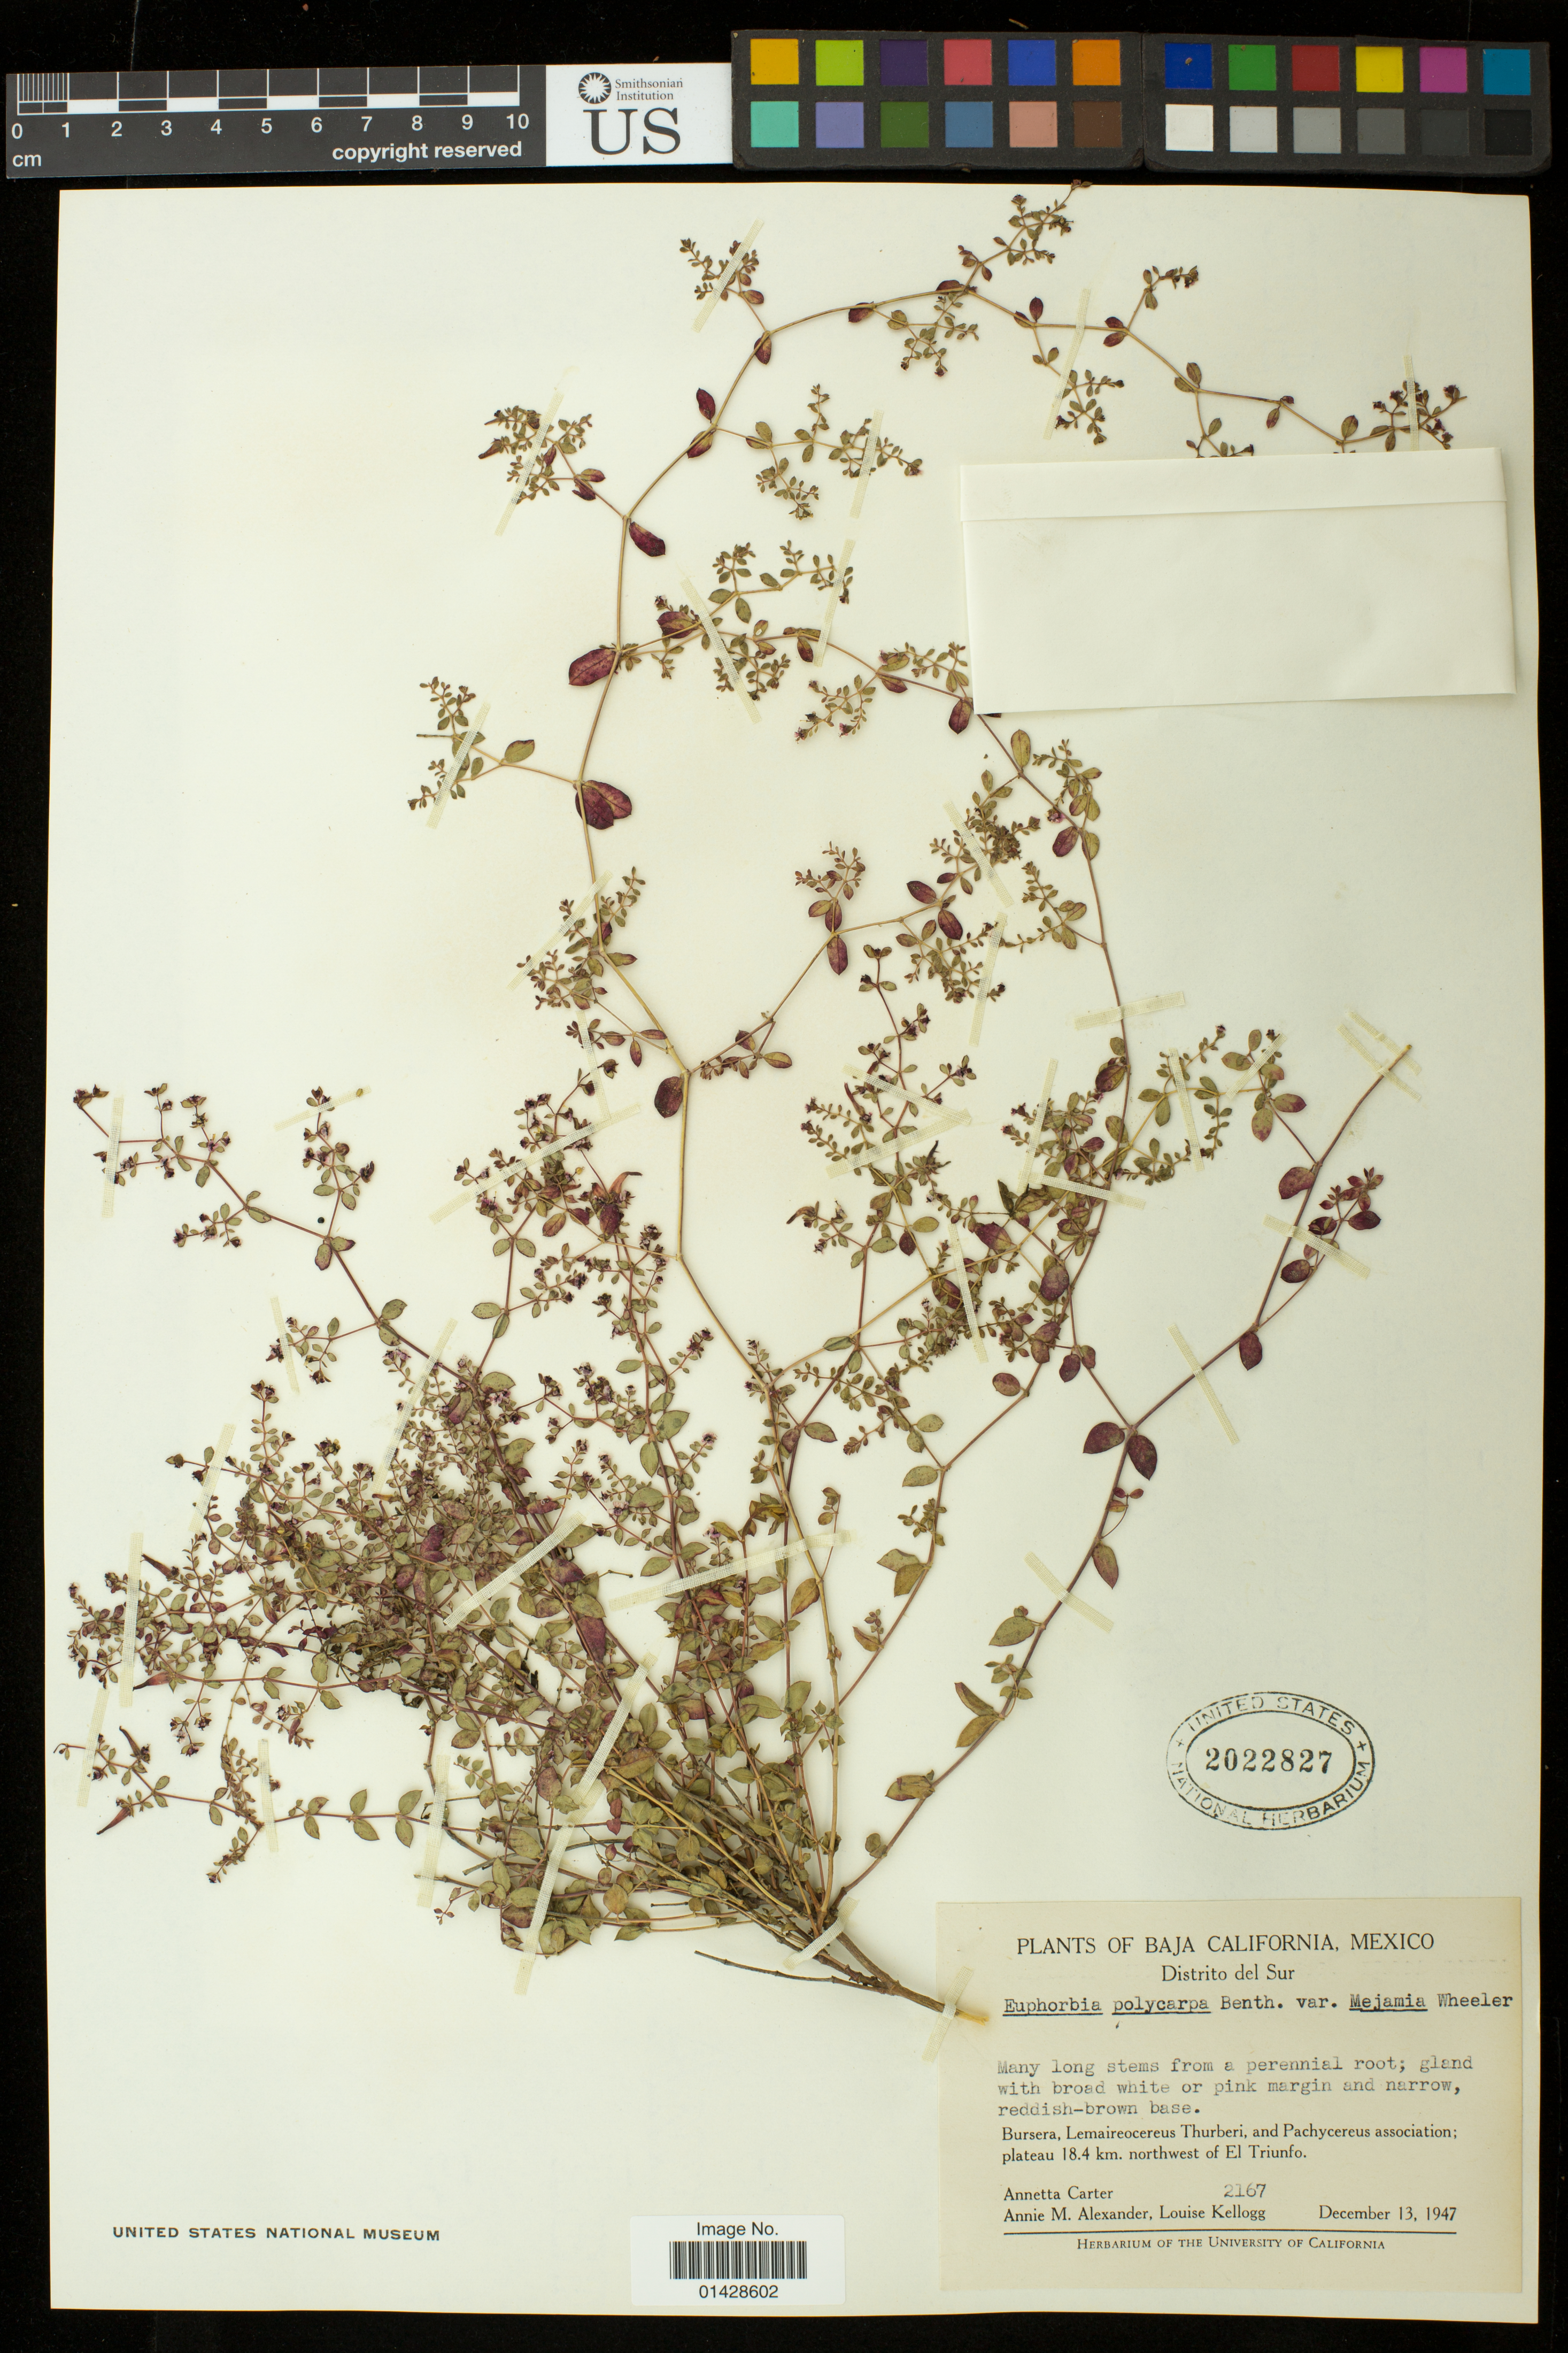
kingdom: Plantae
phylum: Tracheophyta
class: Magnoliopsida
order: Malpighiales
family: Euphorbiaceae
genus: Euphorbia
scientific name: Euphorbia polycarpa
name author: Benth.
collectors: A. Carter, A. M. Alexander & L. Kellogg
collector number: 2167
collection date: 1947-12-13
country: Mexico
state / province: Baja California Sur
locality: plateau 18.4 km. northwest of El Triunfo.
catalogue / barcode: US 2022827